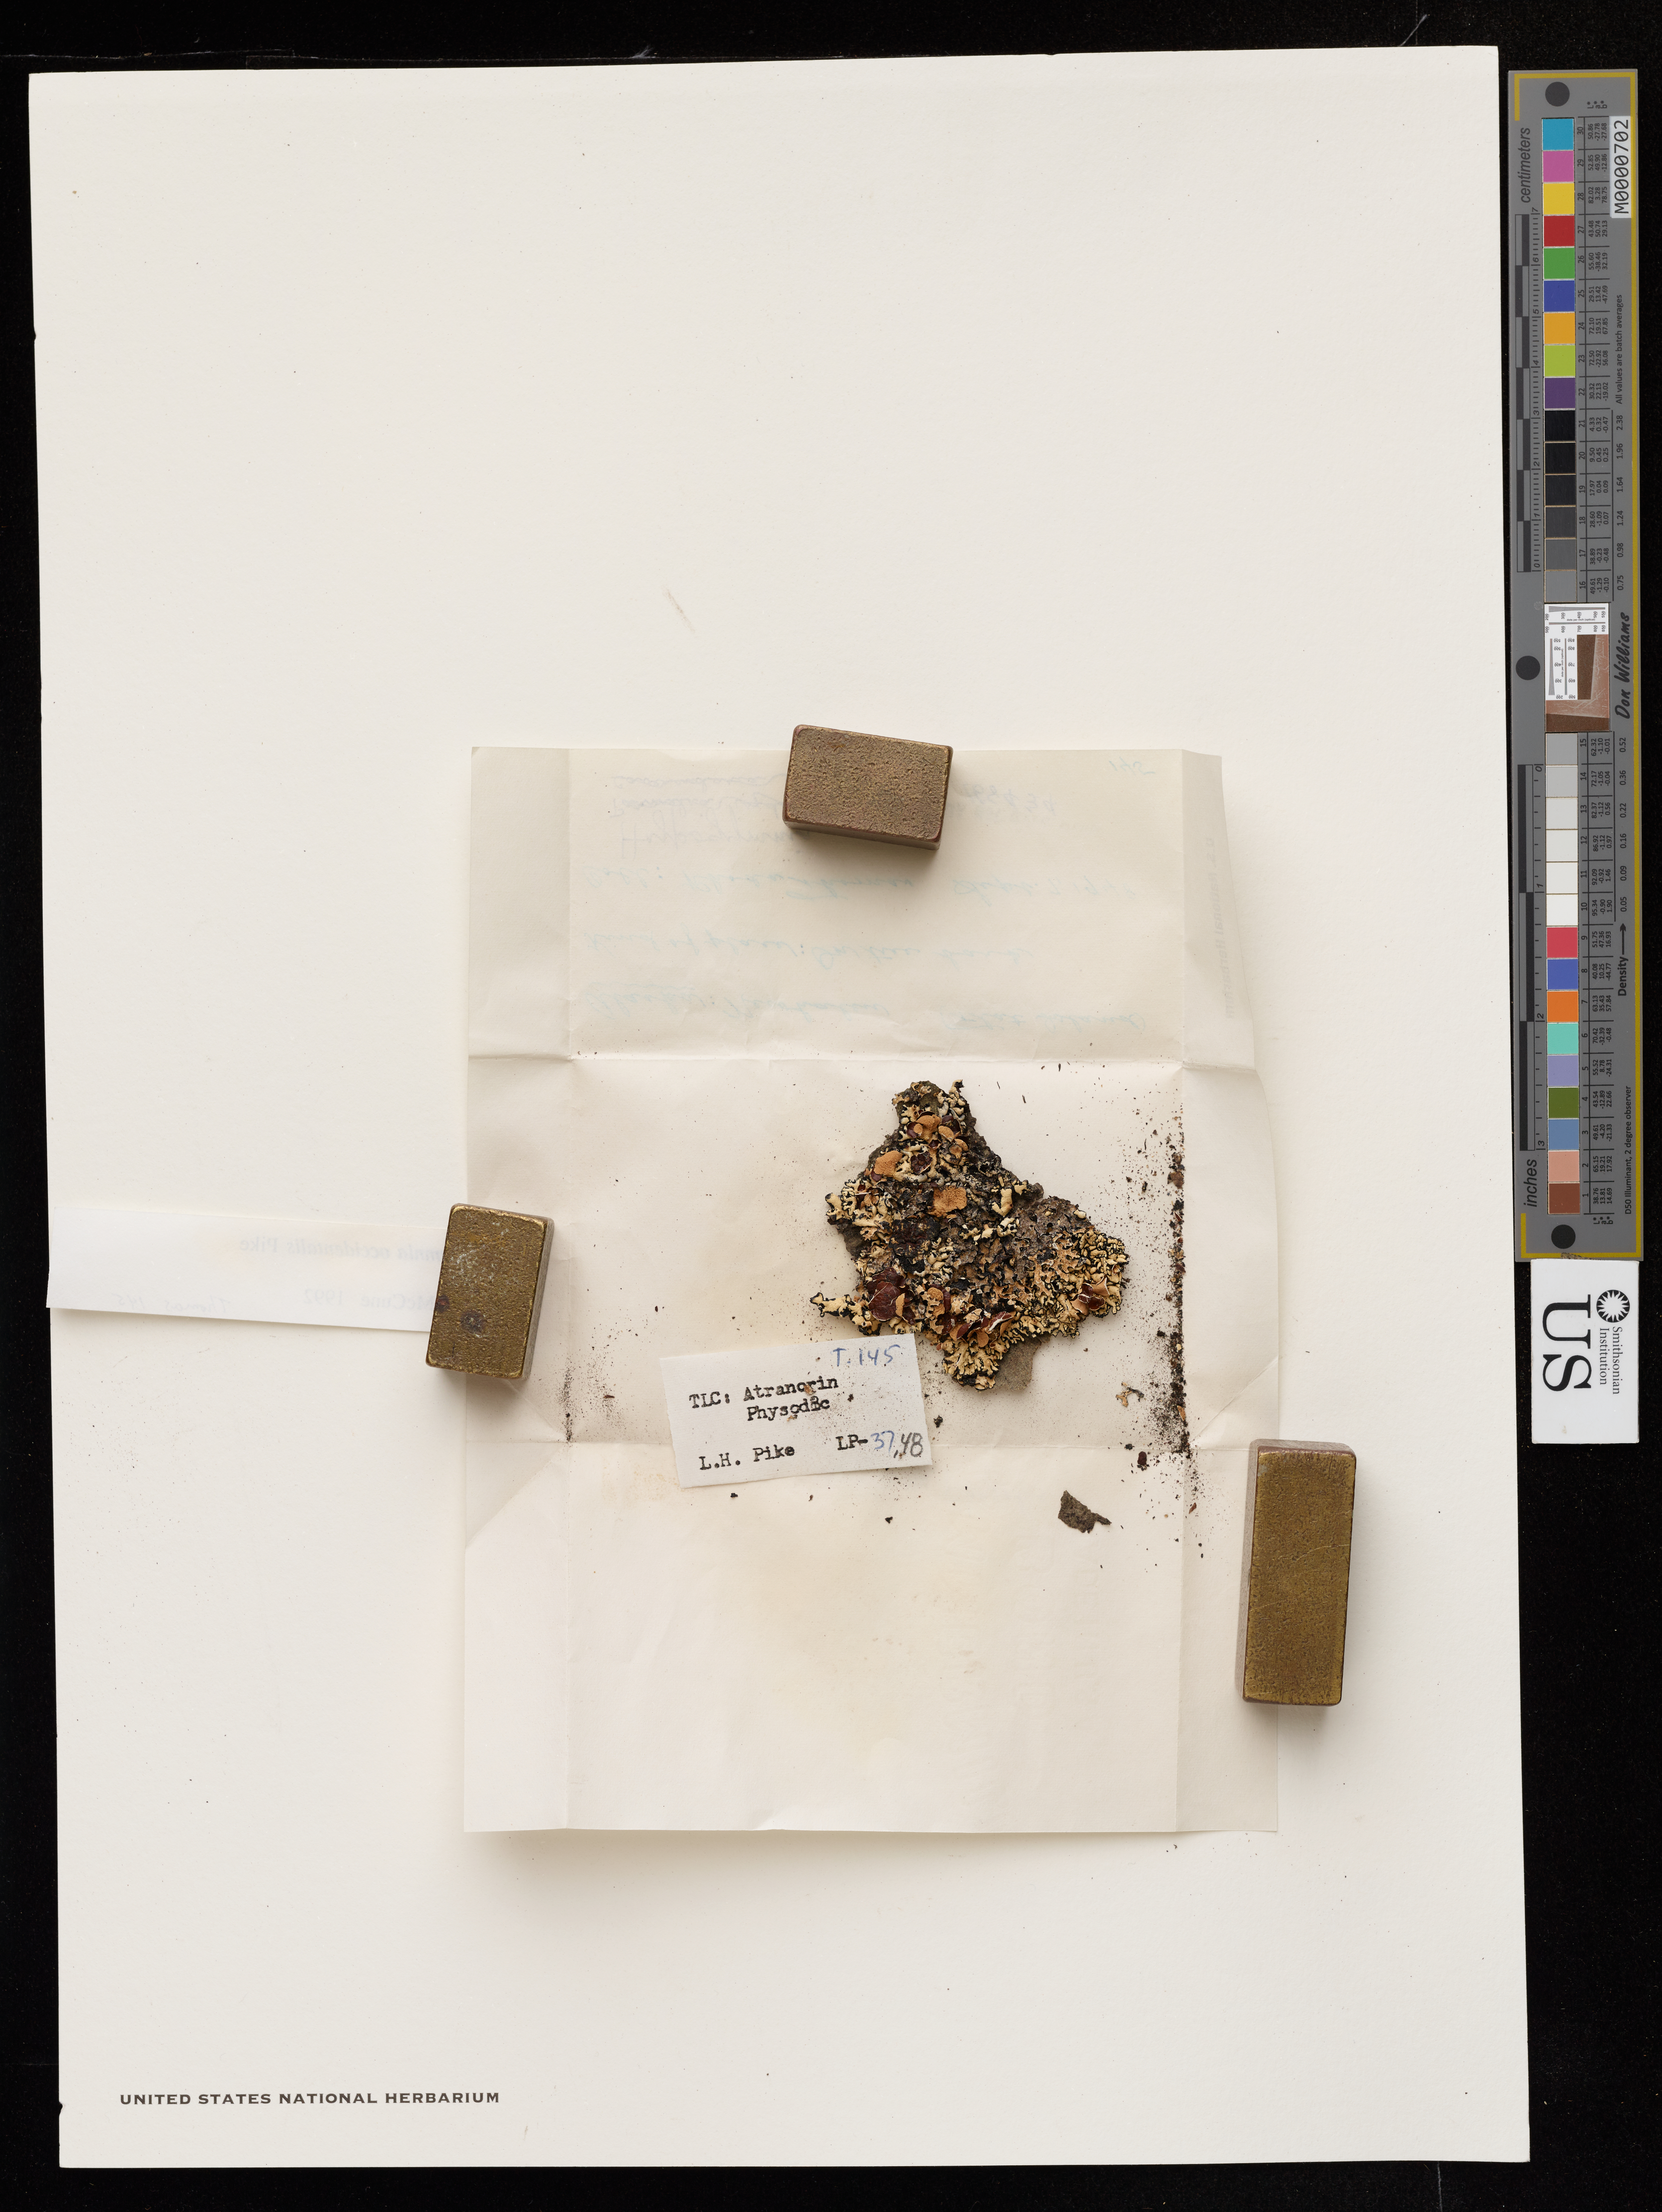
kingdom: Fungi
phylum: Ascomycota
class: Lecanoromycetes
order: Lecanorales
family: Parmeliaceae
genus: Hypogymnia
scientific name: Hypogymnia occidentalis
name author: L.H. Pike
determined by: McCune, B.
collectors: R. Thomas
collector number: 145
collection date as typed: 07 Sep 1948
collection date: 1948-09-07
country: United States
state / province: Alaska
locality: Newhalen, flat island